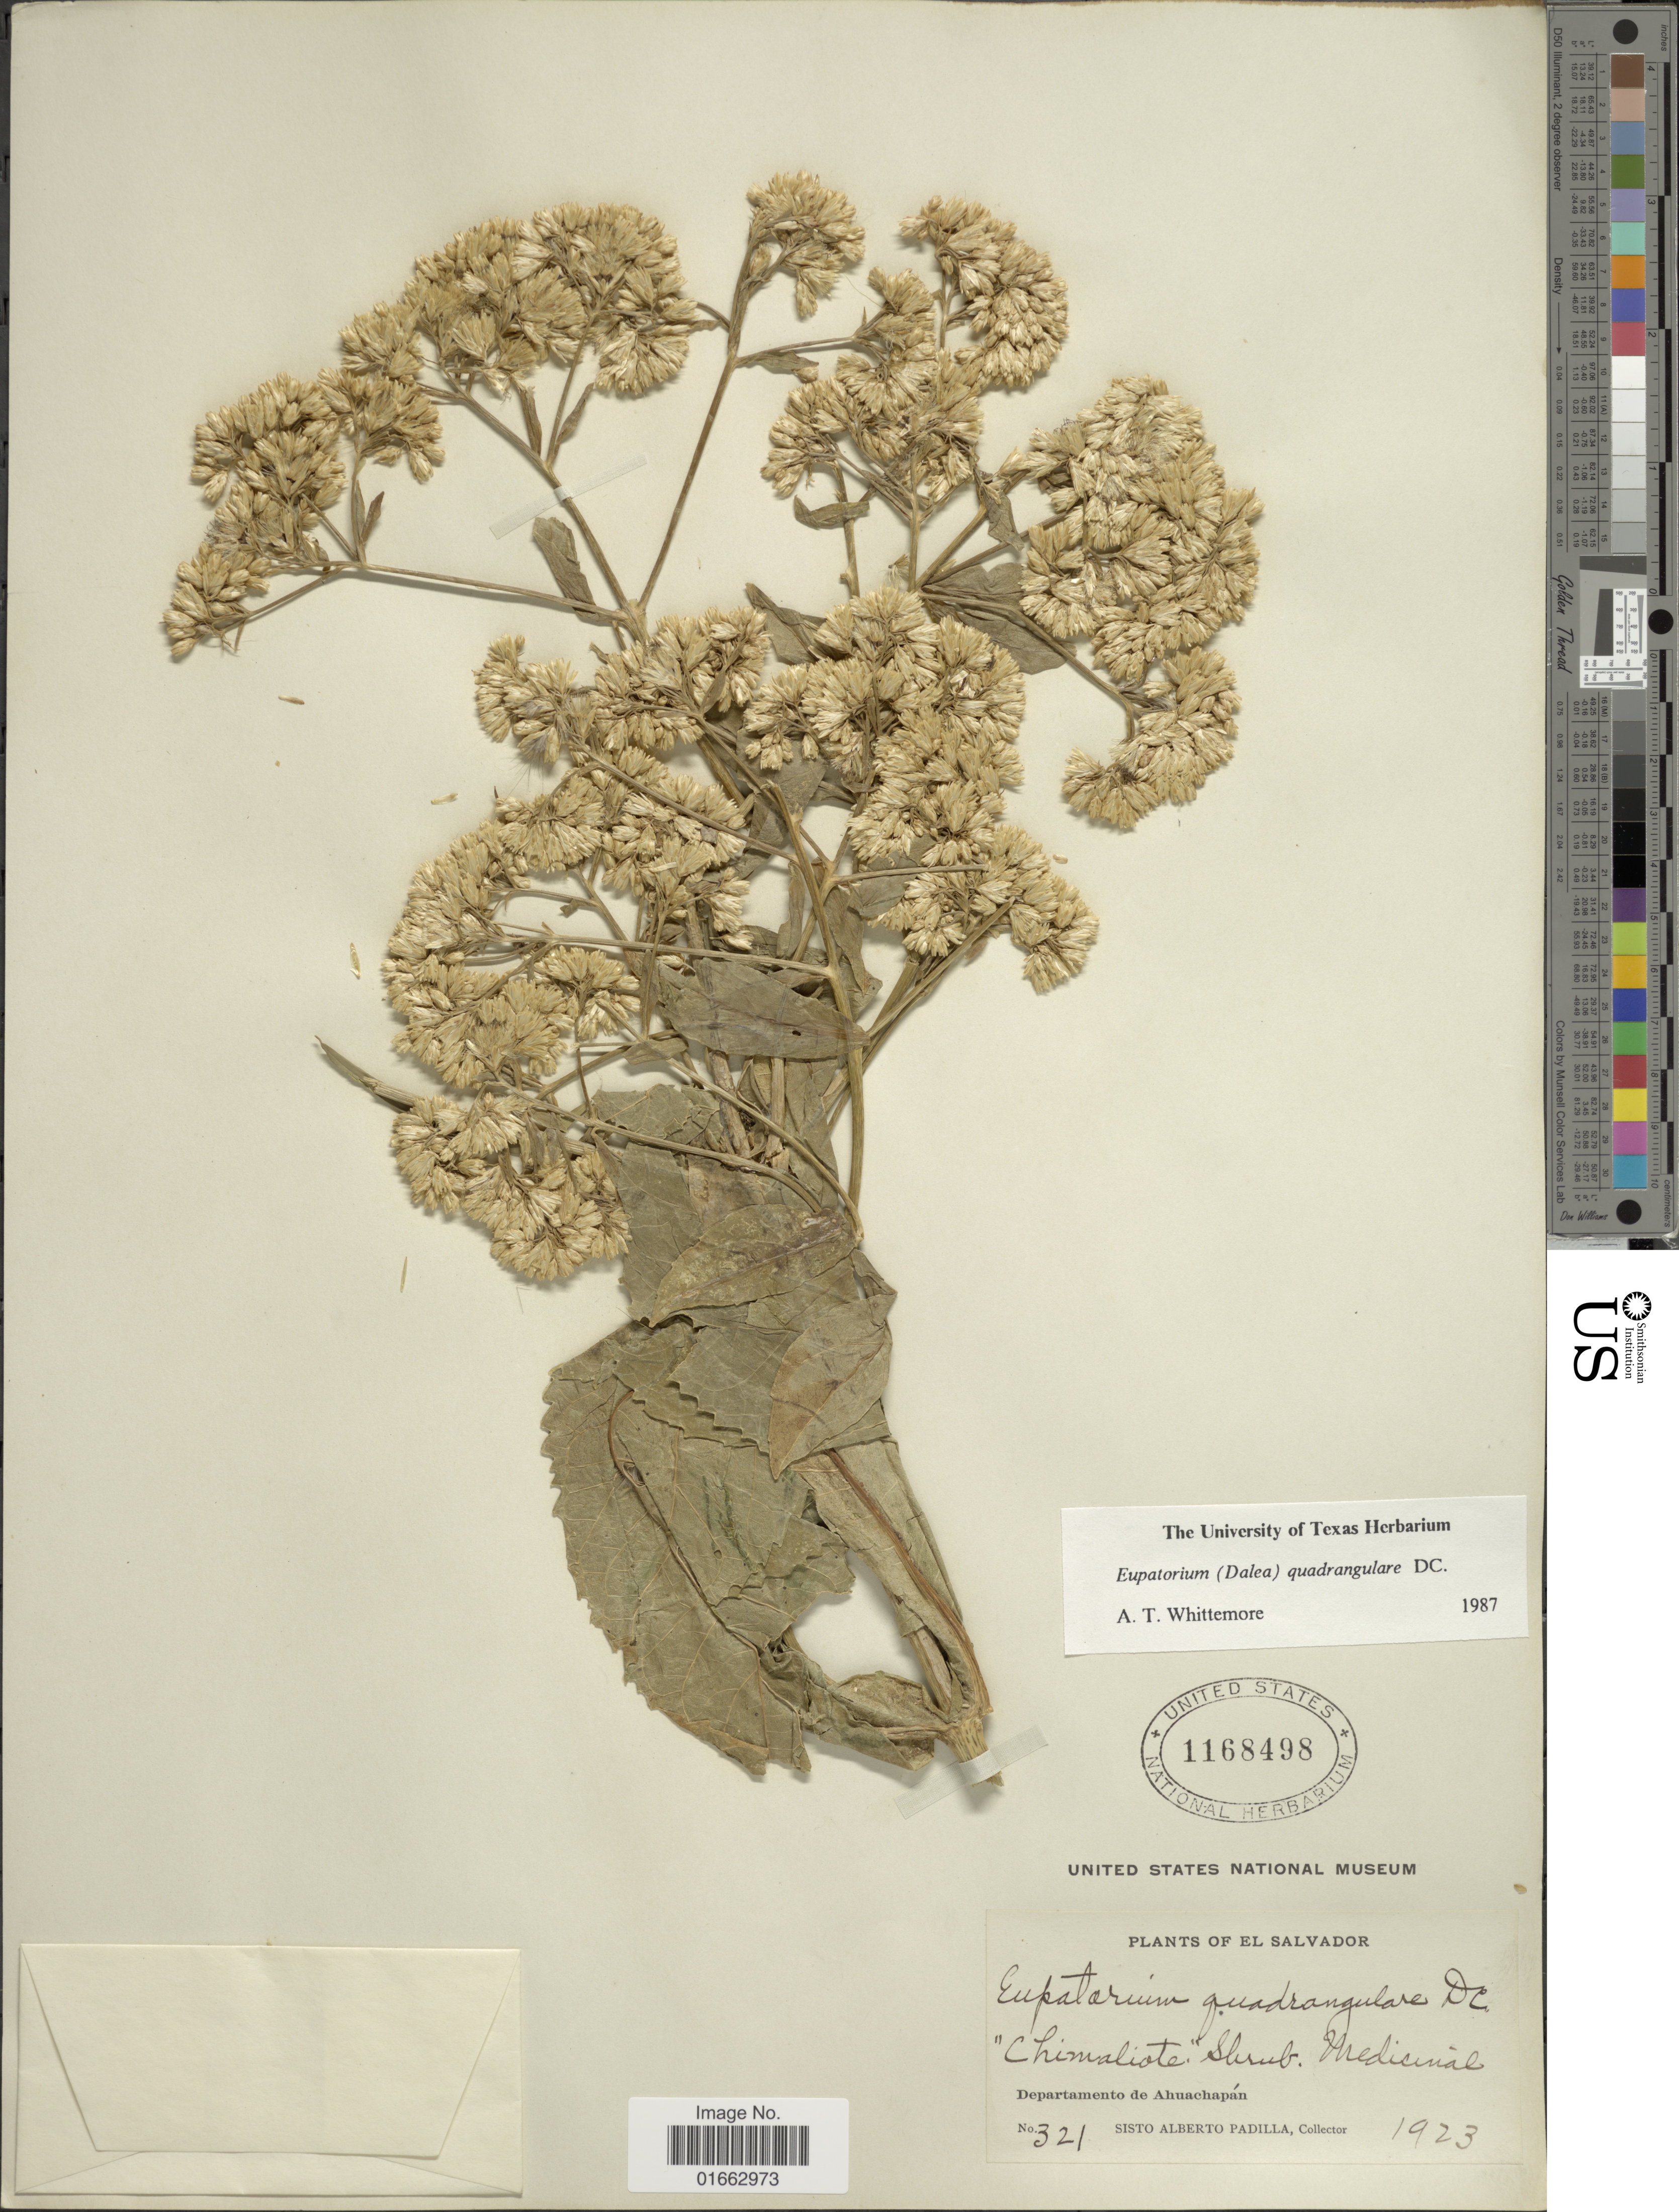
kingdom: Plantae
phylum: Tracheophyta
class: Magnoliopsida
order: Asterales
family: Asteraceae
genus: Critonia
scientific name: Critonia quadrangularis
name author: (DC.) R.M. King & H. Rob.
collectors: S. A. Padillo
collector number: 321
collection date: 1923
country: El Salvador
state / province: Ahuachapan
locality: Chimaliote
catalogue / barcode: US 1168498